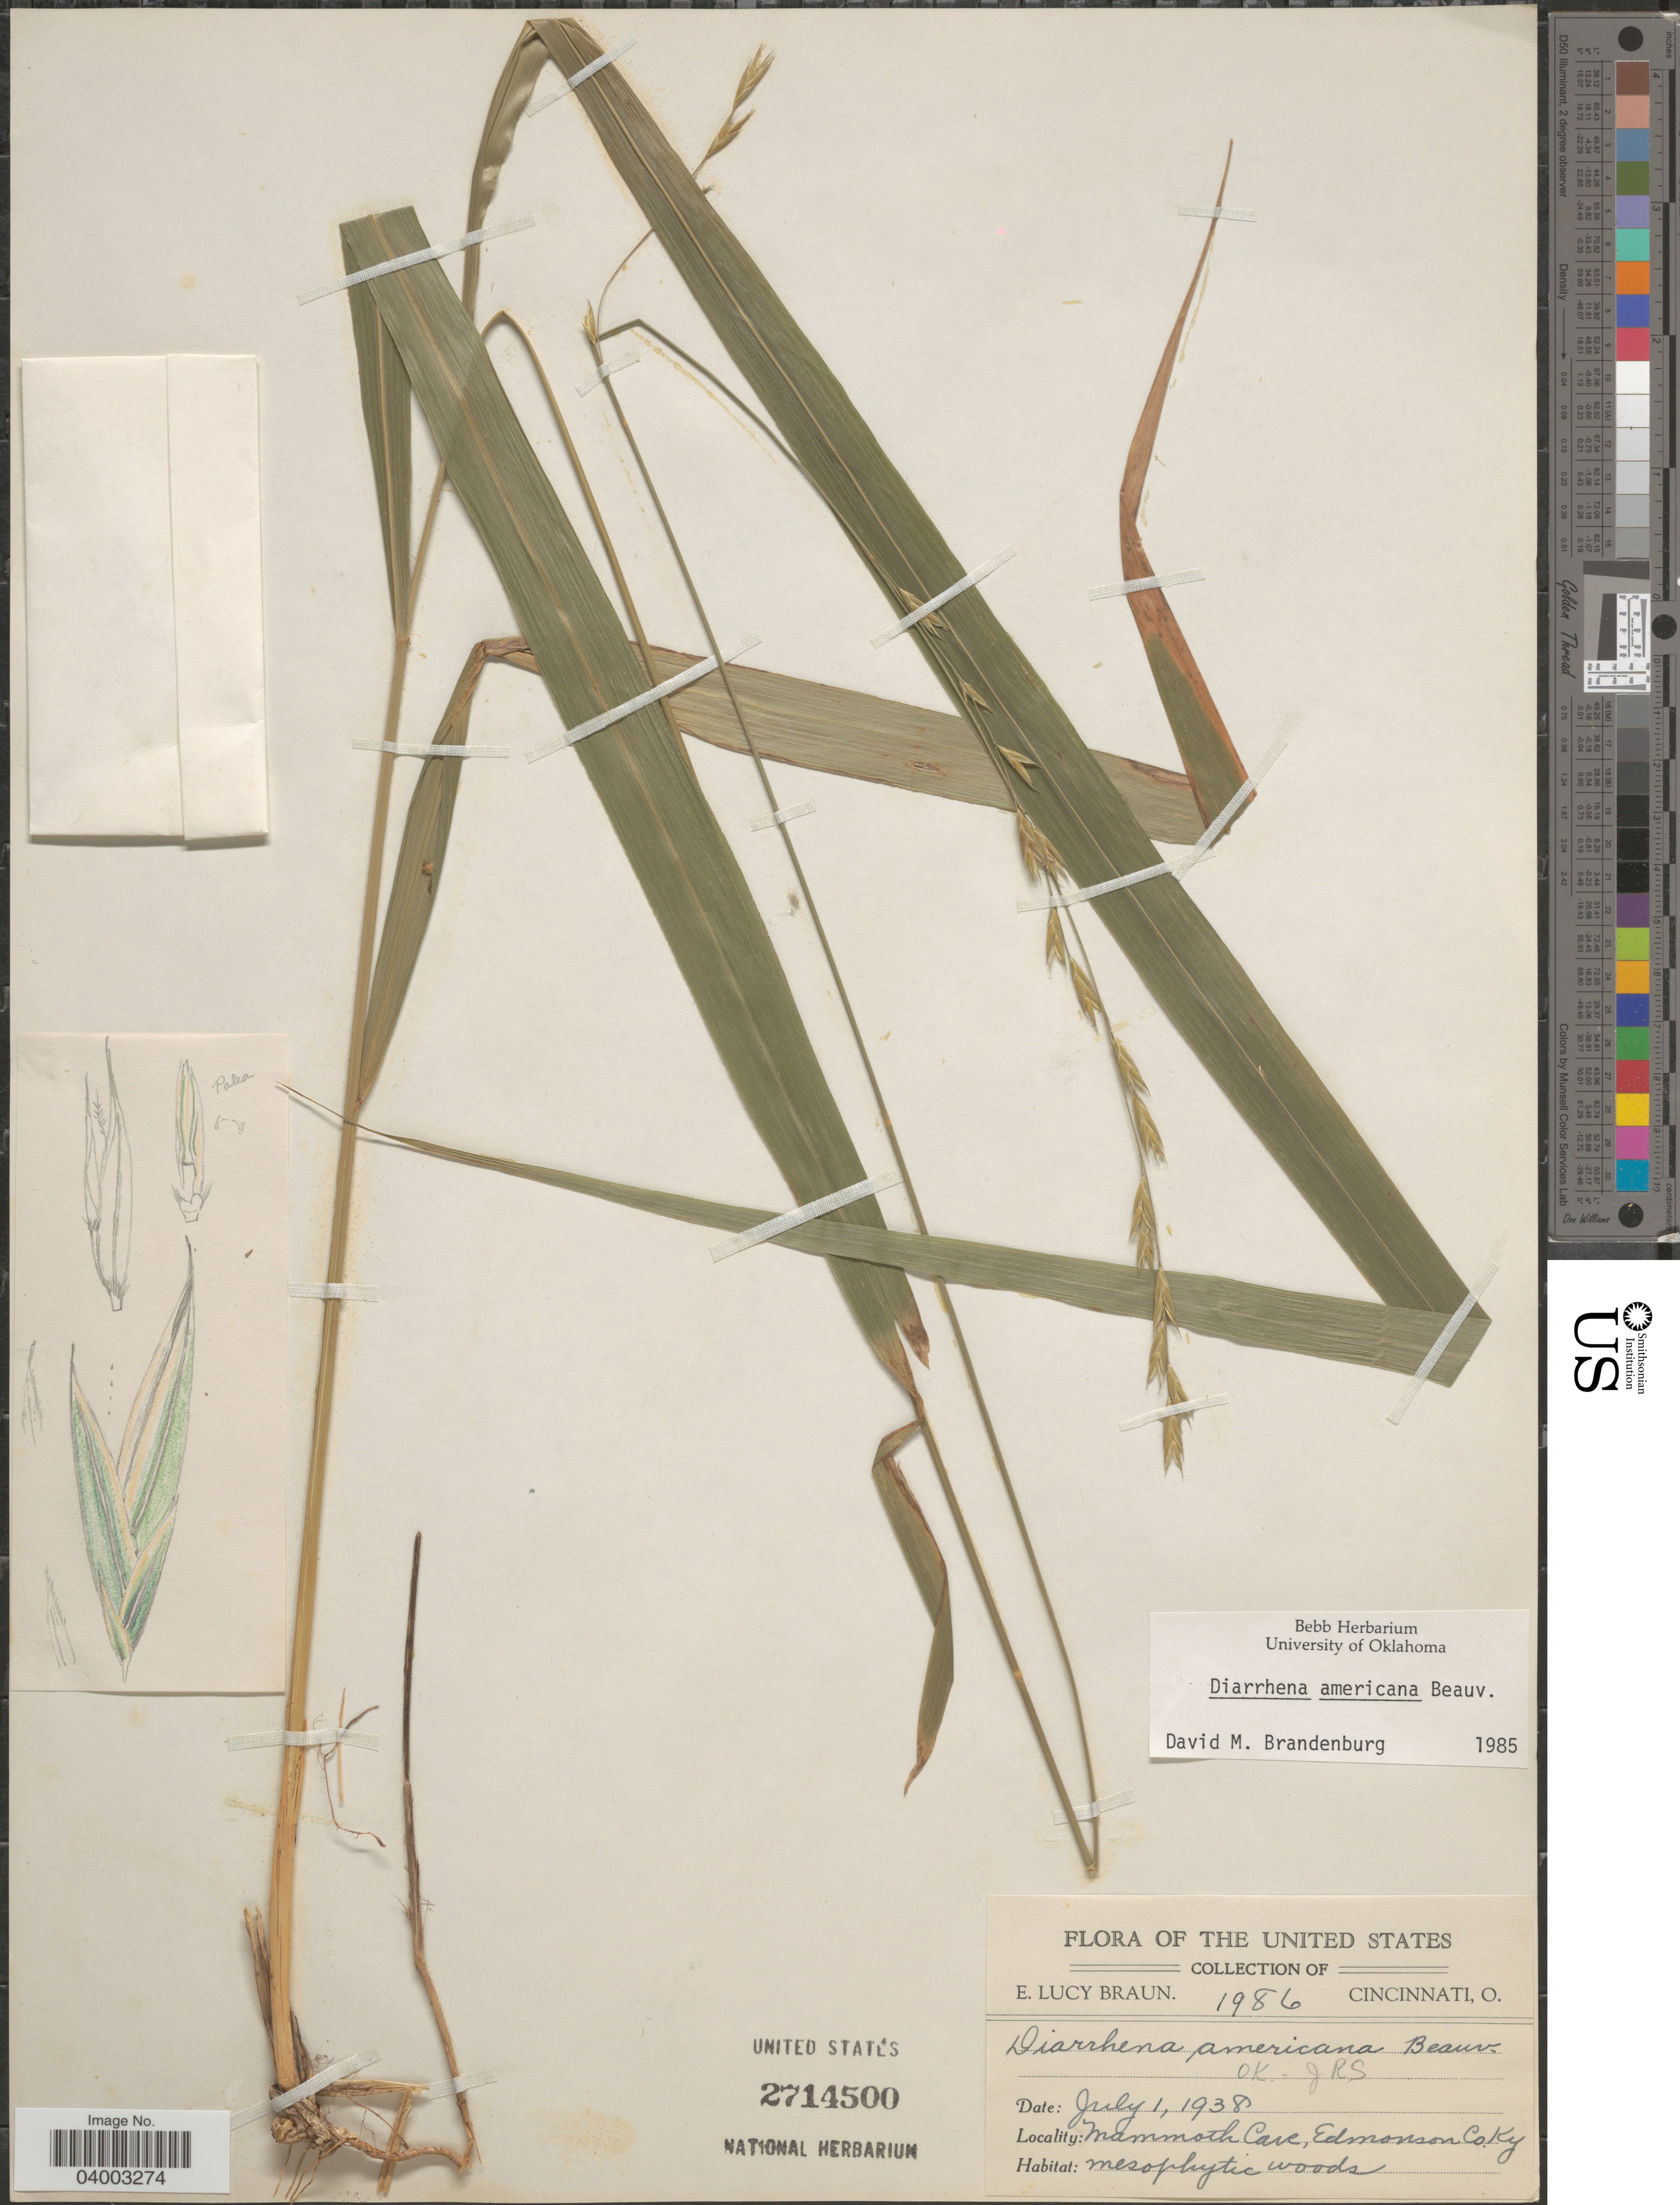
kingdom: Plantae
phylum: Tracheophyta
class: Liliopsida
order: Poales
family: Poaceae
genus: Diarrhena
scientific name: Diarrhena americana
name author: P. Beauv.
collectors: E. L. Braun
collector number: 1986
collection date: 1938-07-01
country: United States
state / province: Kentucky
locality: Mammoth Cave, Edmonson Co.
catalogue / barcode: US 2714500